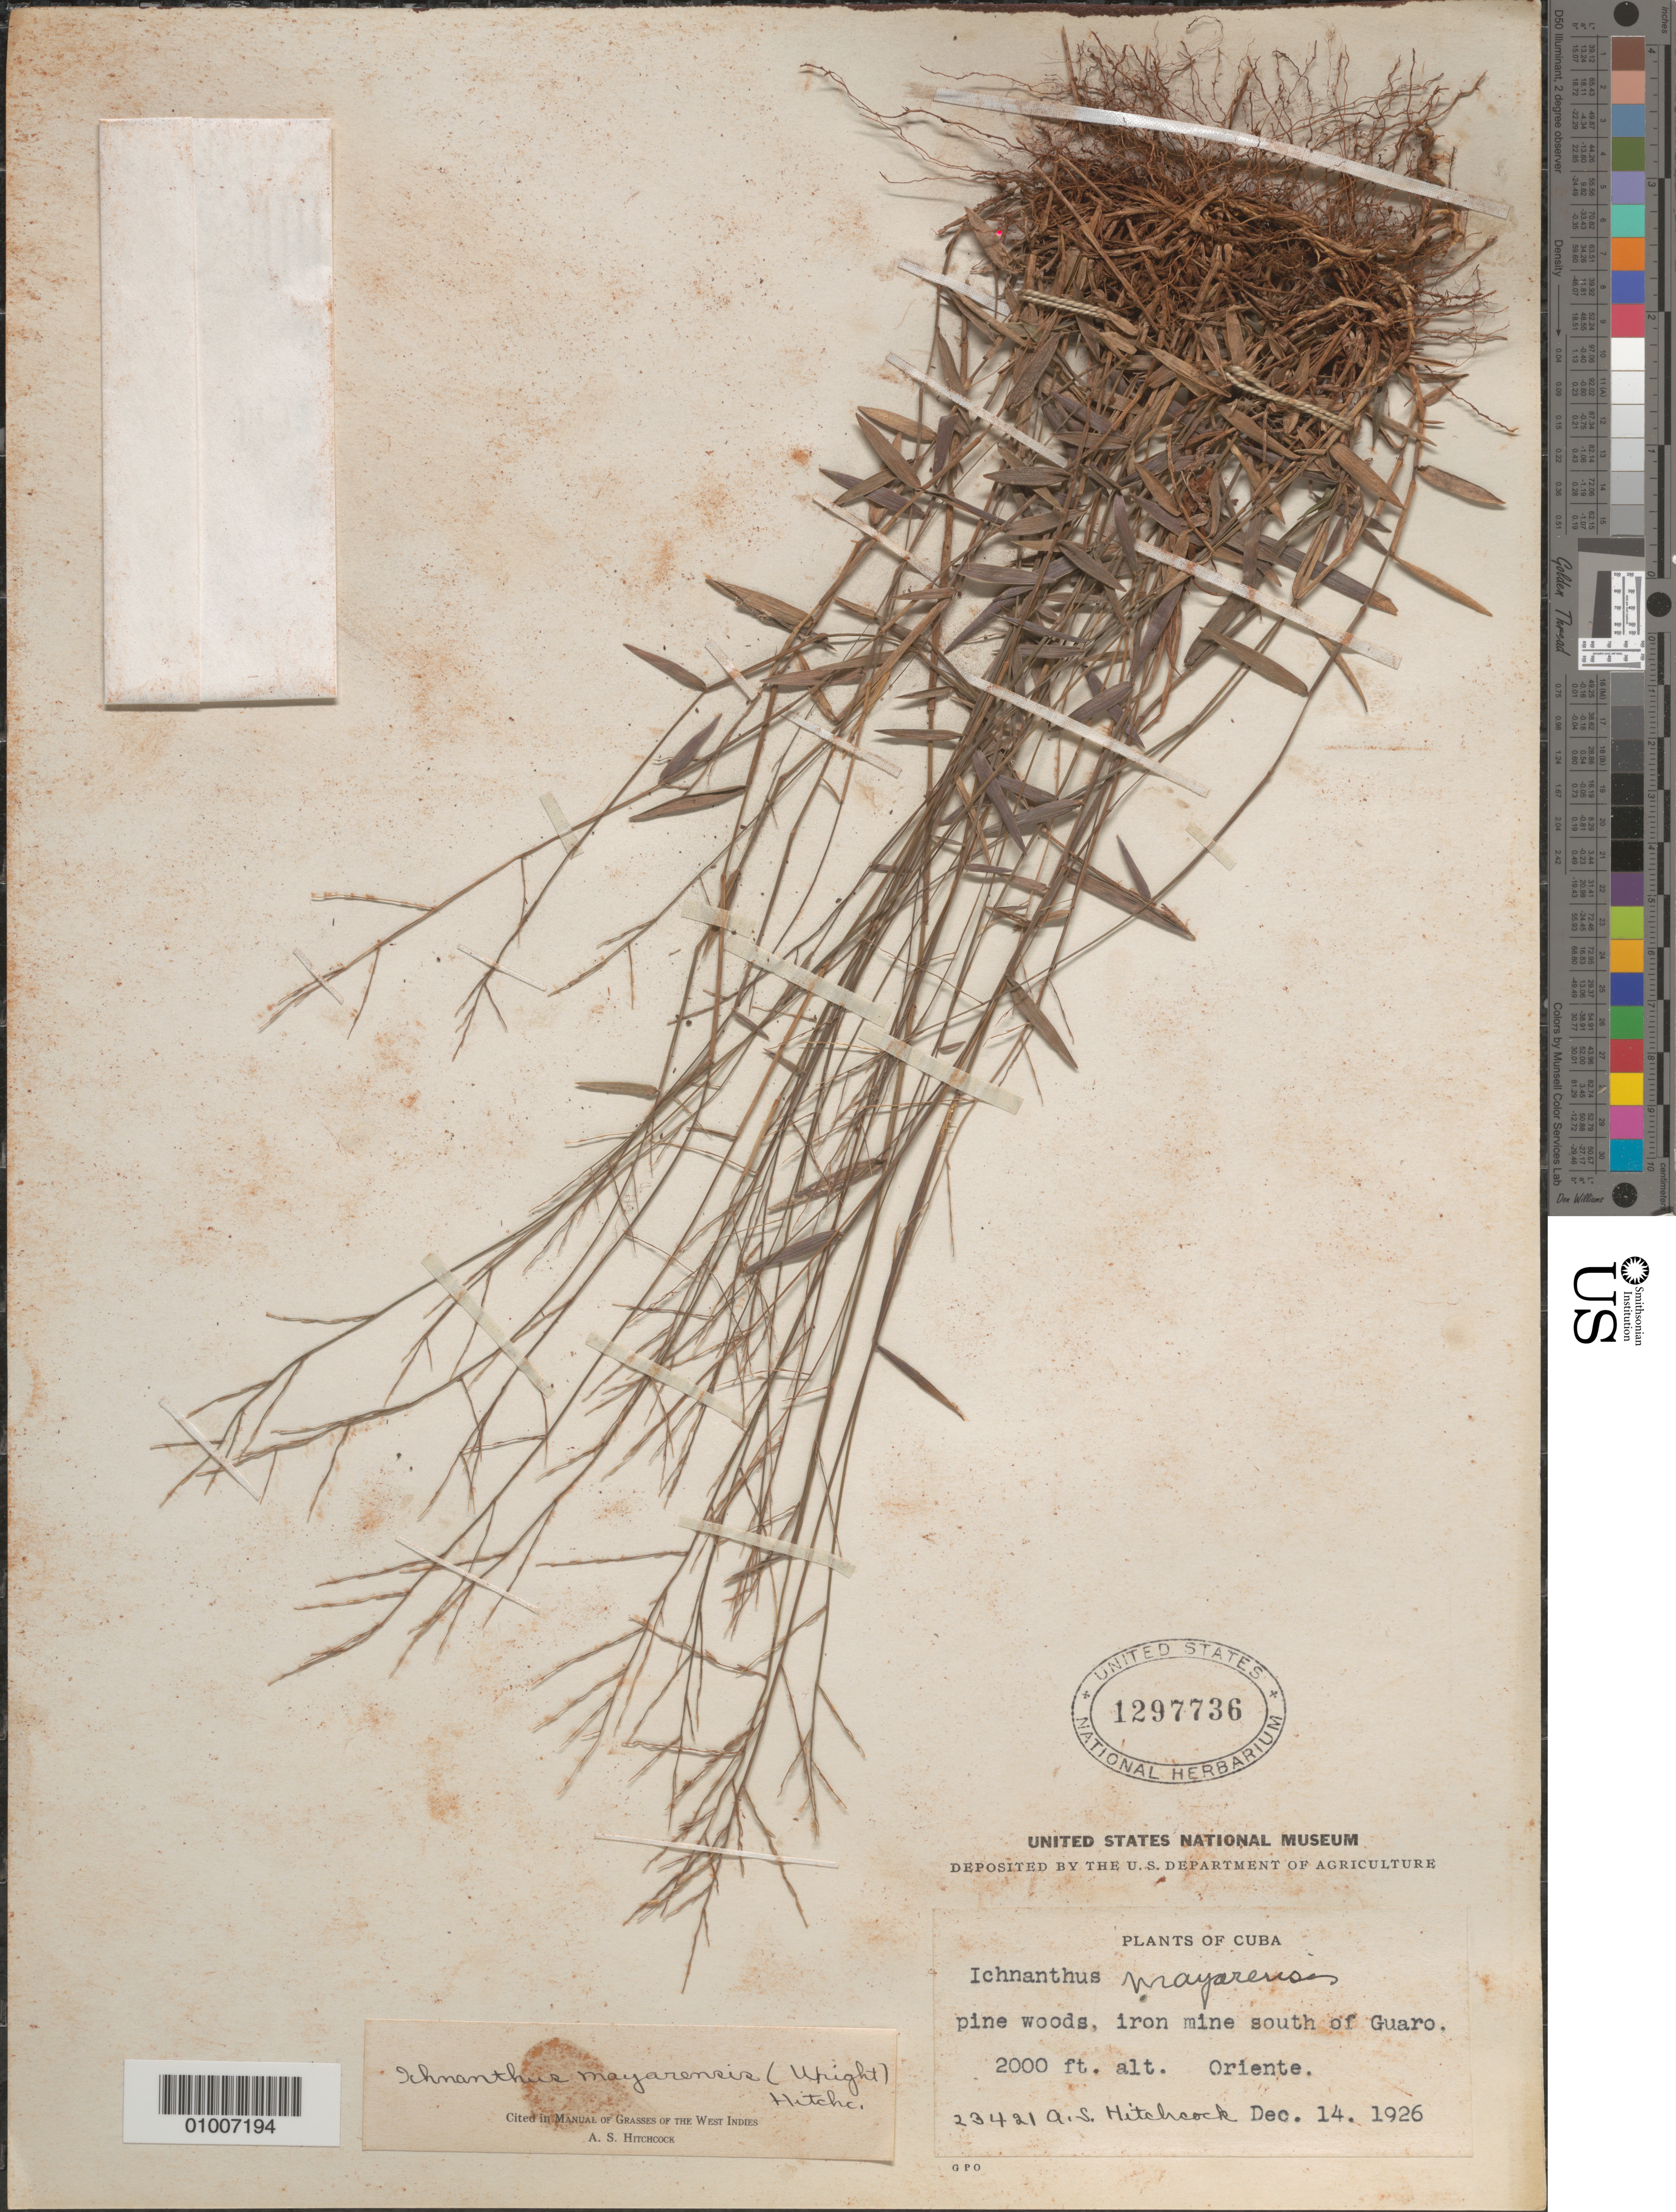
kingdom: Plantae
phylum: Tracheophyta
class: Liliopsida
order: Poales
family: Poaceae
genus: Ichnanthus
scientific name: Ichnanthus mayarensis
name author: (C. Wright) Hitchc.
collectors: A. S. Hitchcock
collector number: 13421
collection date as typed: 14 Dec 1926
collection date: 1926-12-14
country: Cuba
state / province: Oriente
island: Cuba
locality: Oriente, iron mine south of Guaro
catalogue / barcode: US 1297736